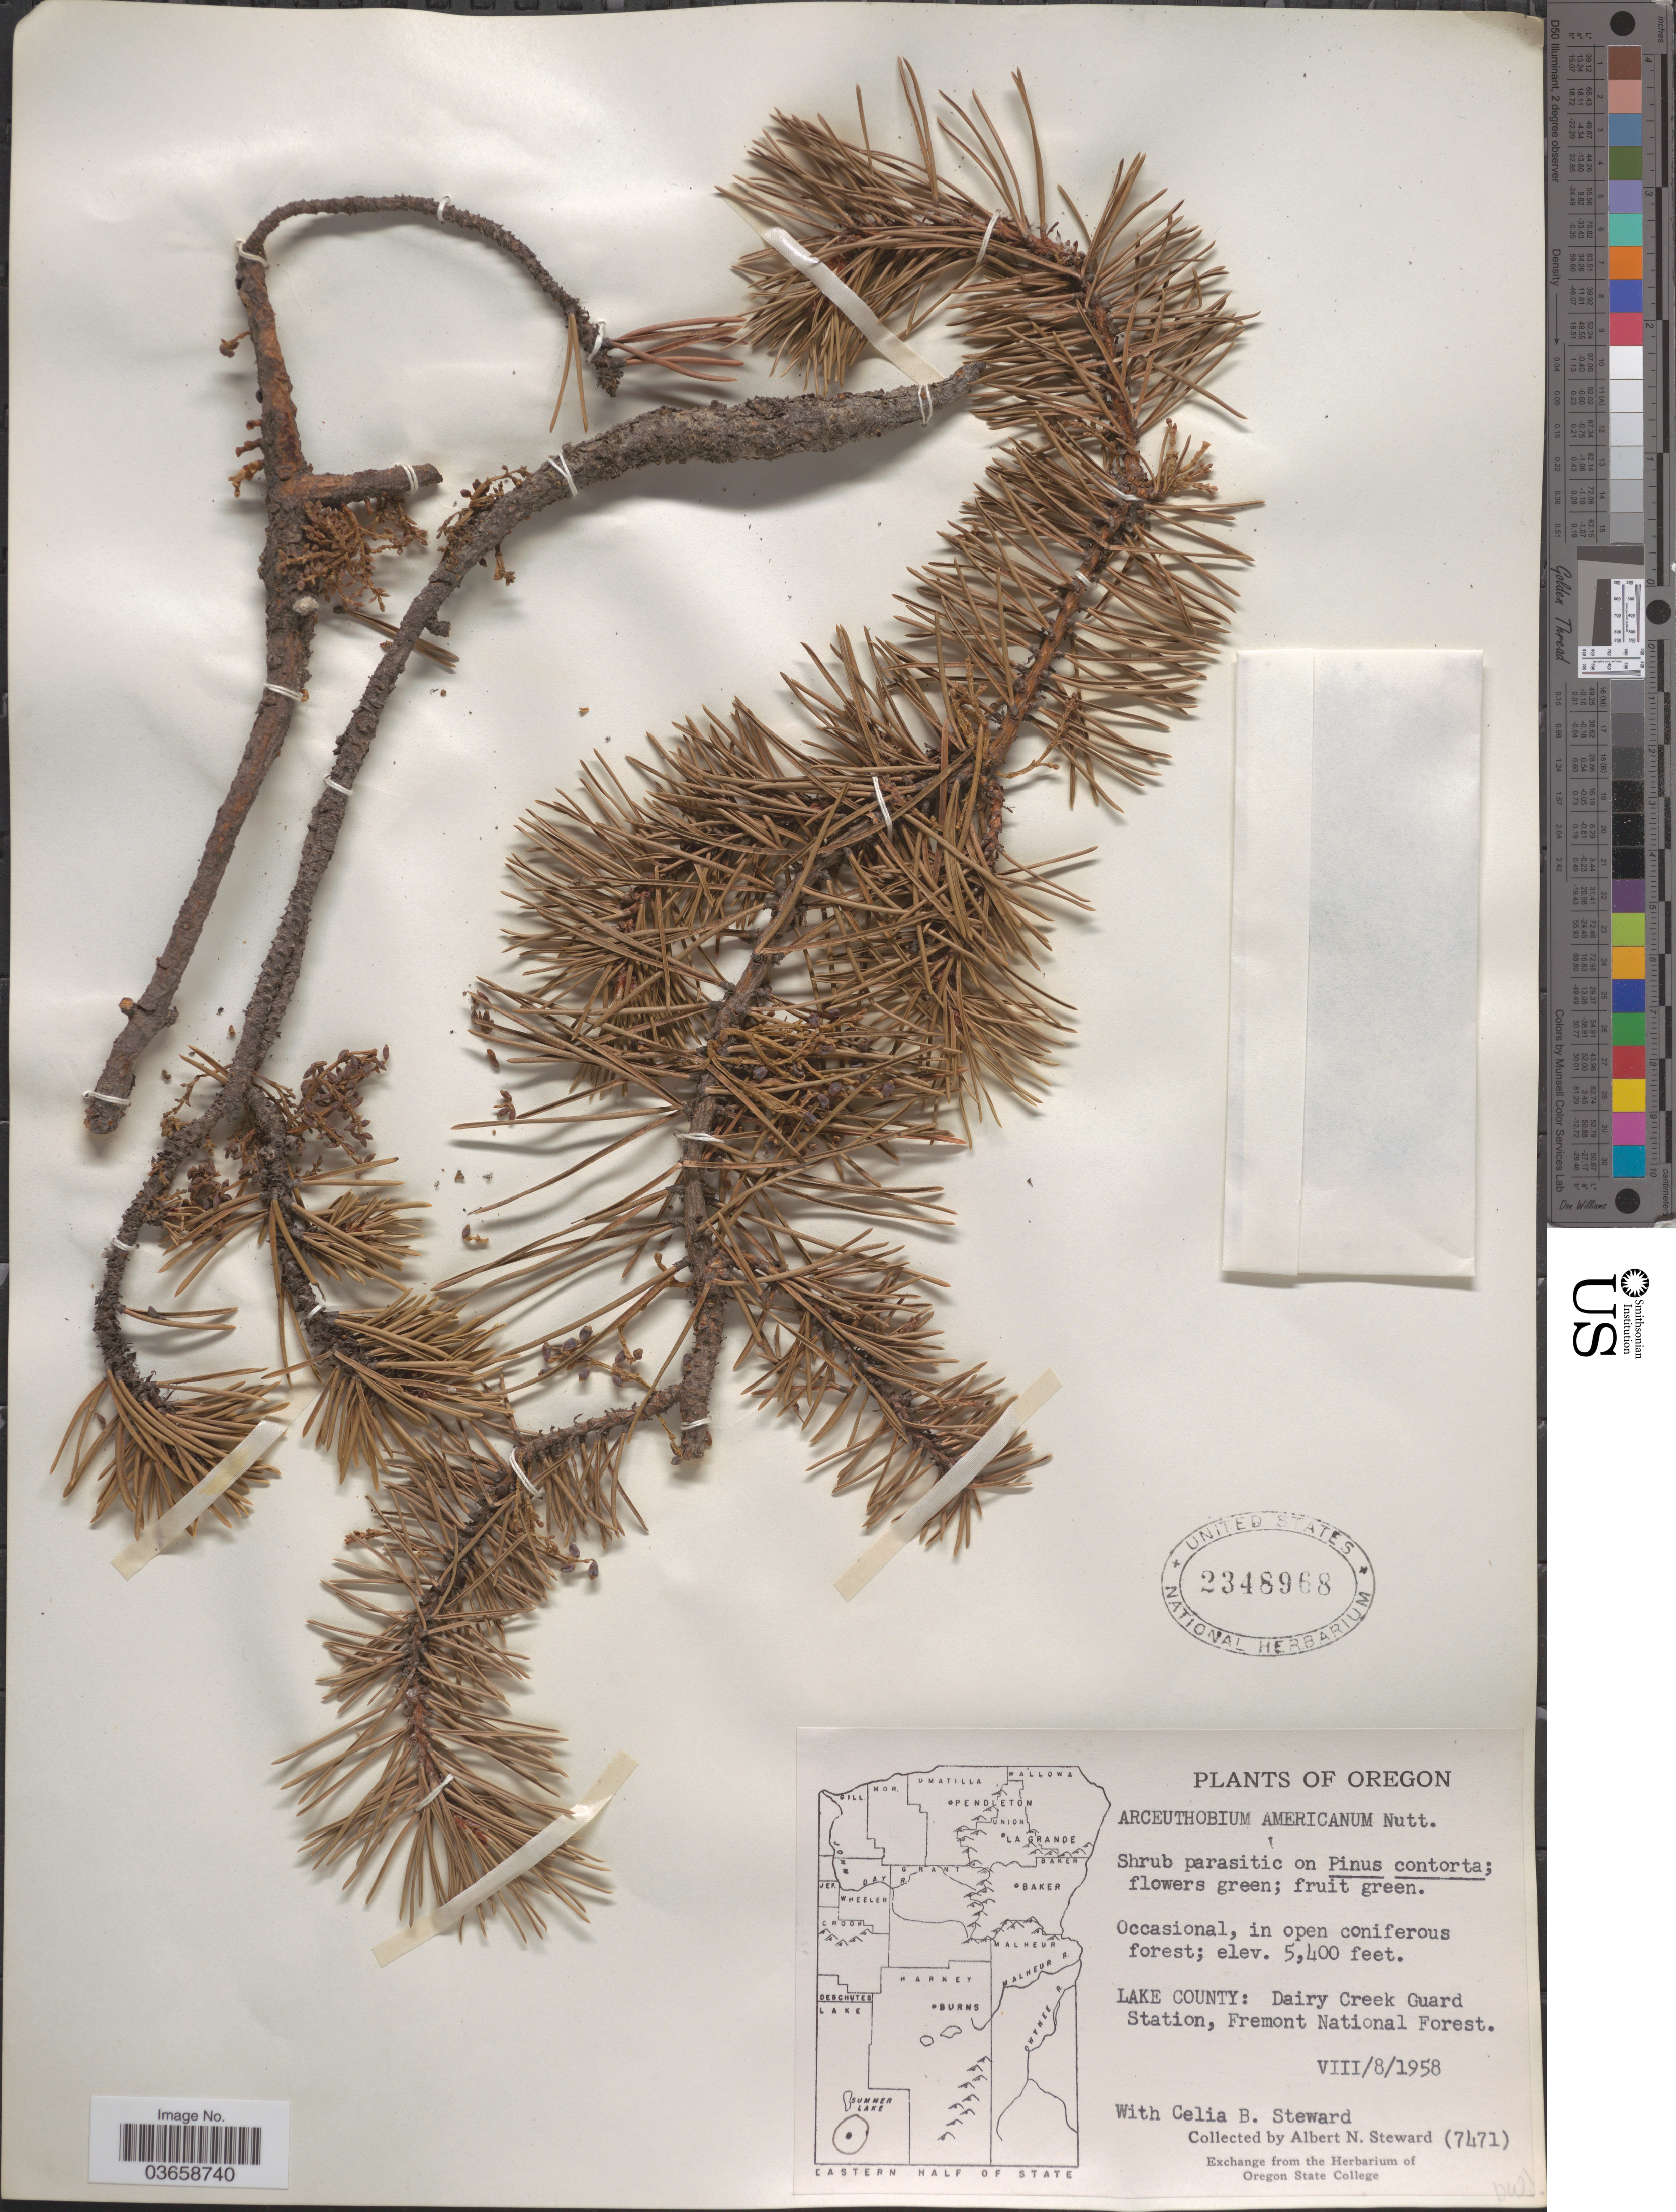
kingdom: Plantae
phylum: Tracheophyta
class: Magnoliopsida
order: Santalales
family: Viscaceae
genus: Arceuthobium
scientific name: Arceuthobium americanum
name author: Nutt. ex A. Gray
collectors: A. N. Steward & C. Steward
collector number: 7471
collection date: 1958-08-08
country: United States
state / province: Oregon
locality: Lake County: Diary Creek Guard Station, Fremont National Forest.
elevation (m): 1646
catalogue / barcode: US 2348968